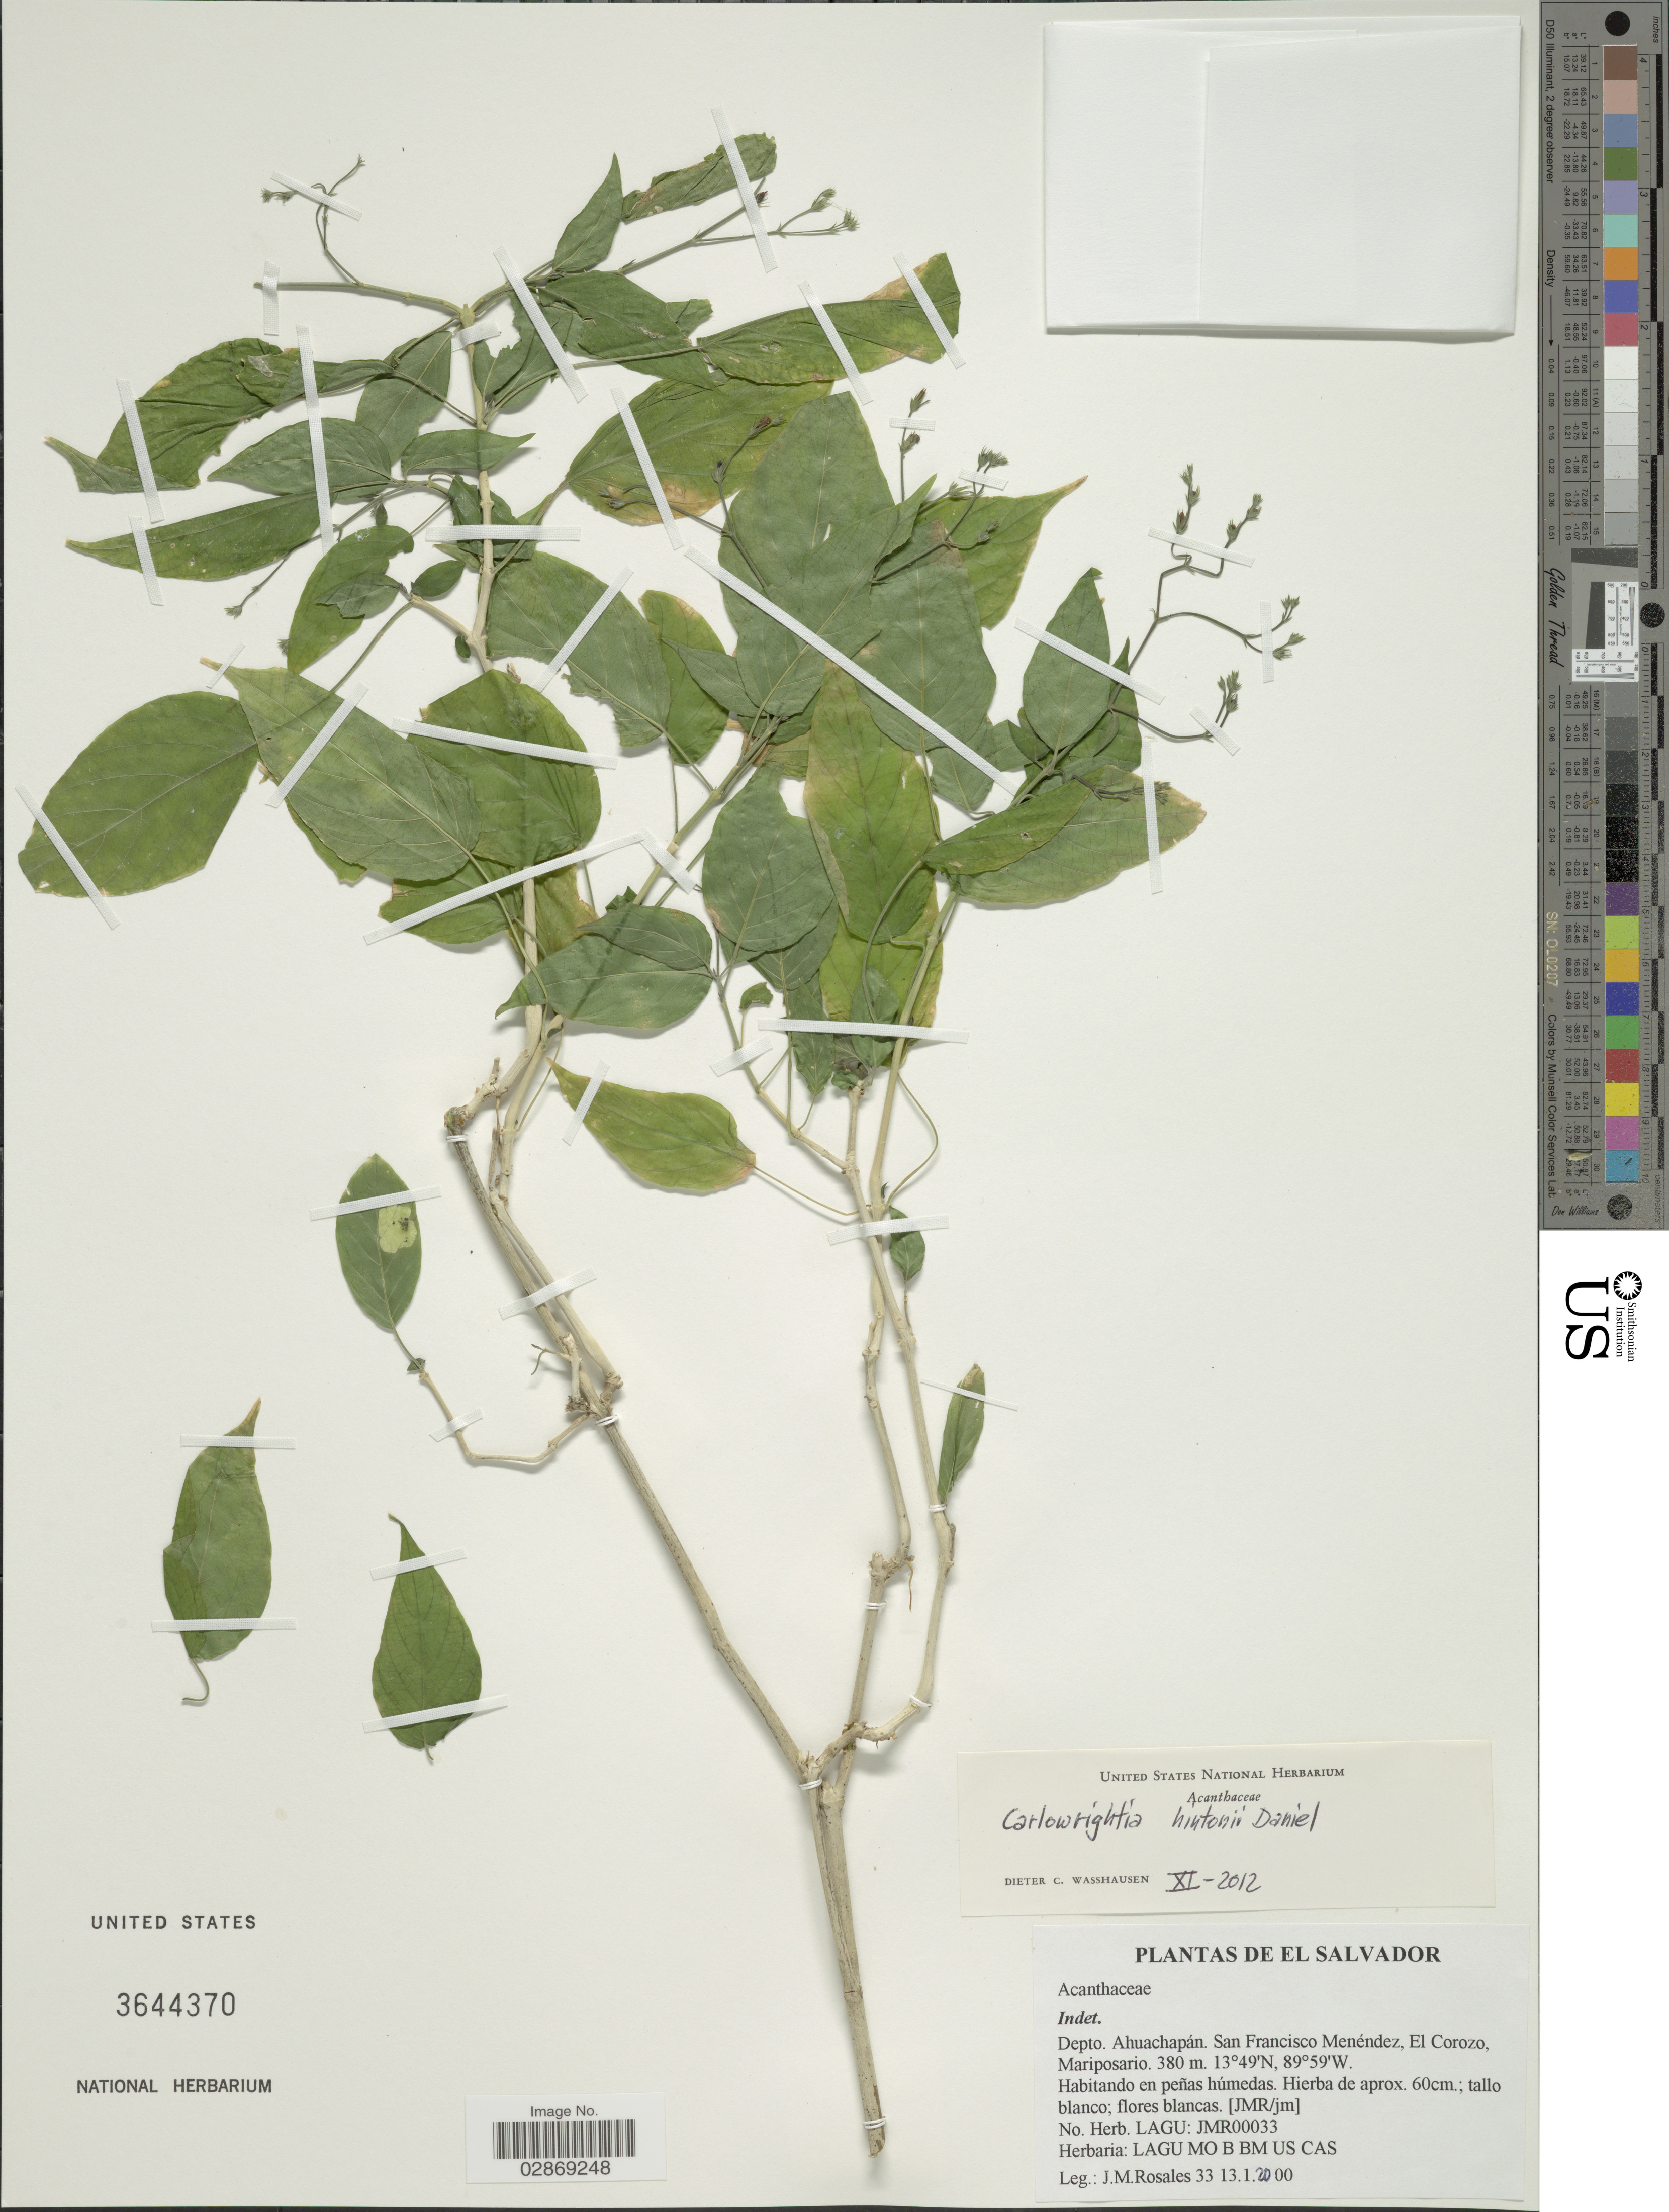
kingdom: Plantae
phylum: Tracheophyta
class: Magnoliopsida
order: Lamiales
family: Acanthaceae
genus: Carlowrightia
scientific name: Carlowrightia hintonii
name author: T.F. Daniel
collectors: J. Rosales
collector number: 33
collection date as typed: Transcribed d/m/y: 13/1/20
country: El Salvador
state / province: Ahuachapan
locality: Depto. Ahuachapán, San Francisco Menéndez, El Corozo, Mariposario.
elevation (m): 380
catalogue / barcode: US 3644370